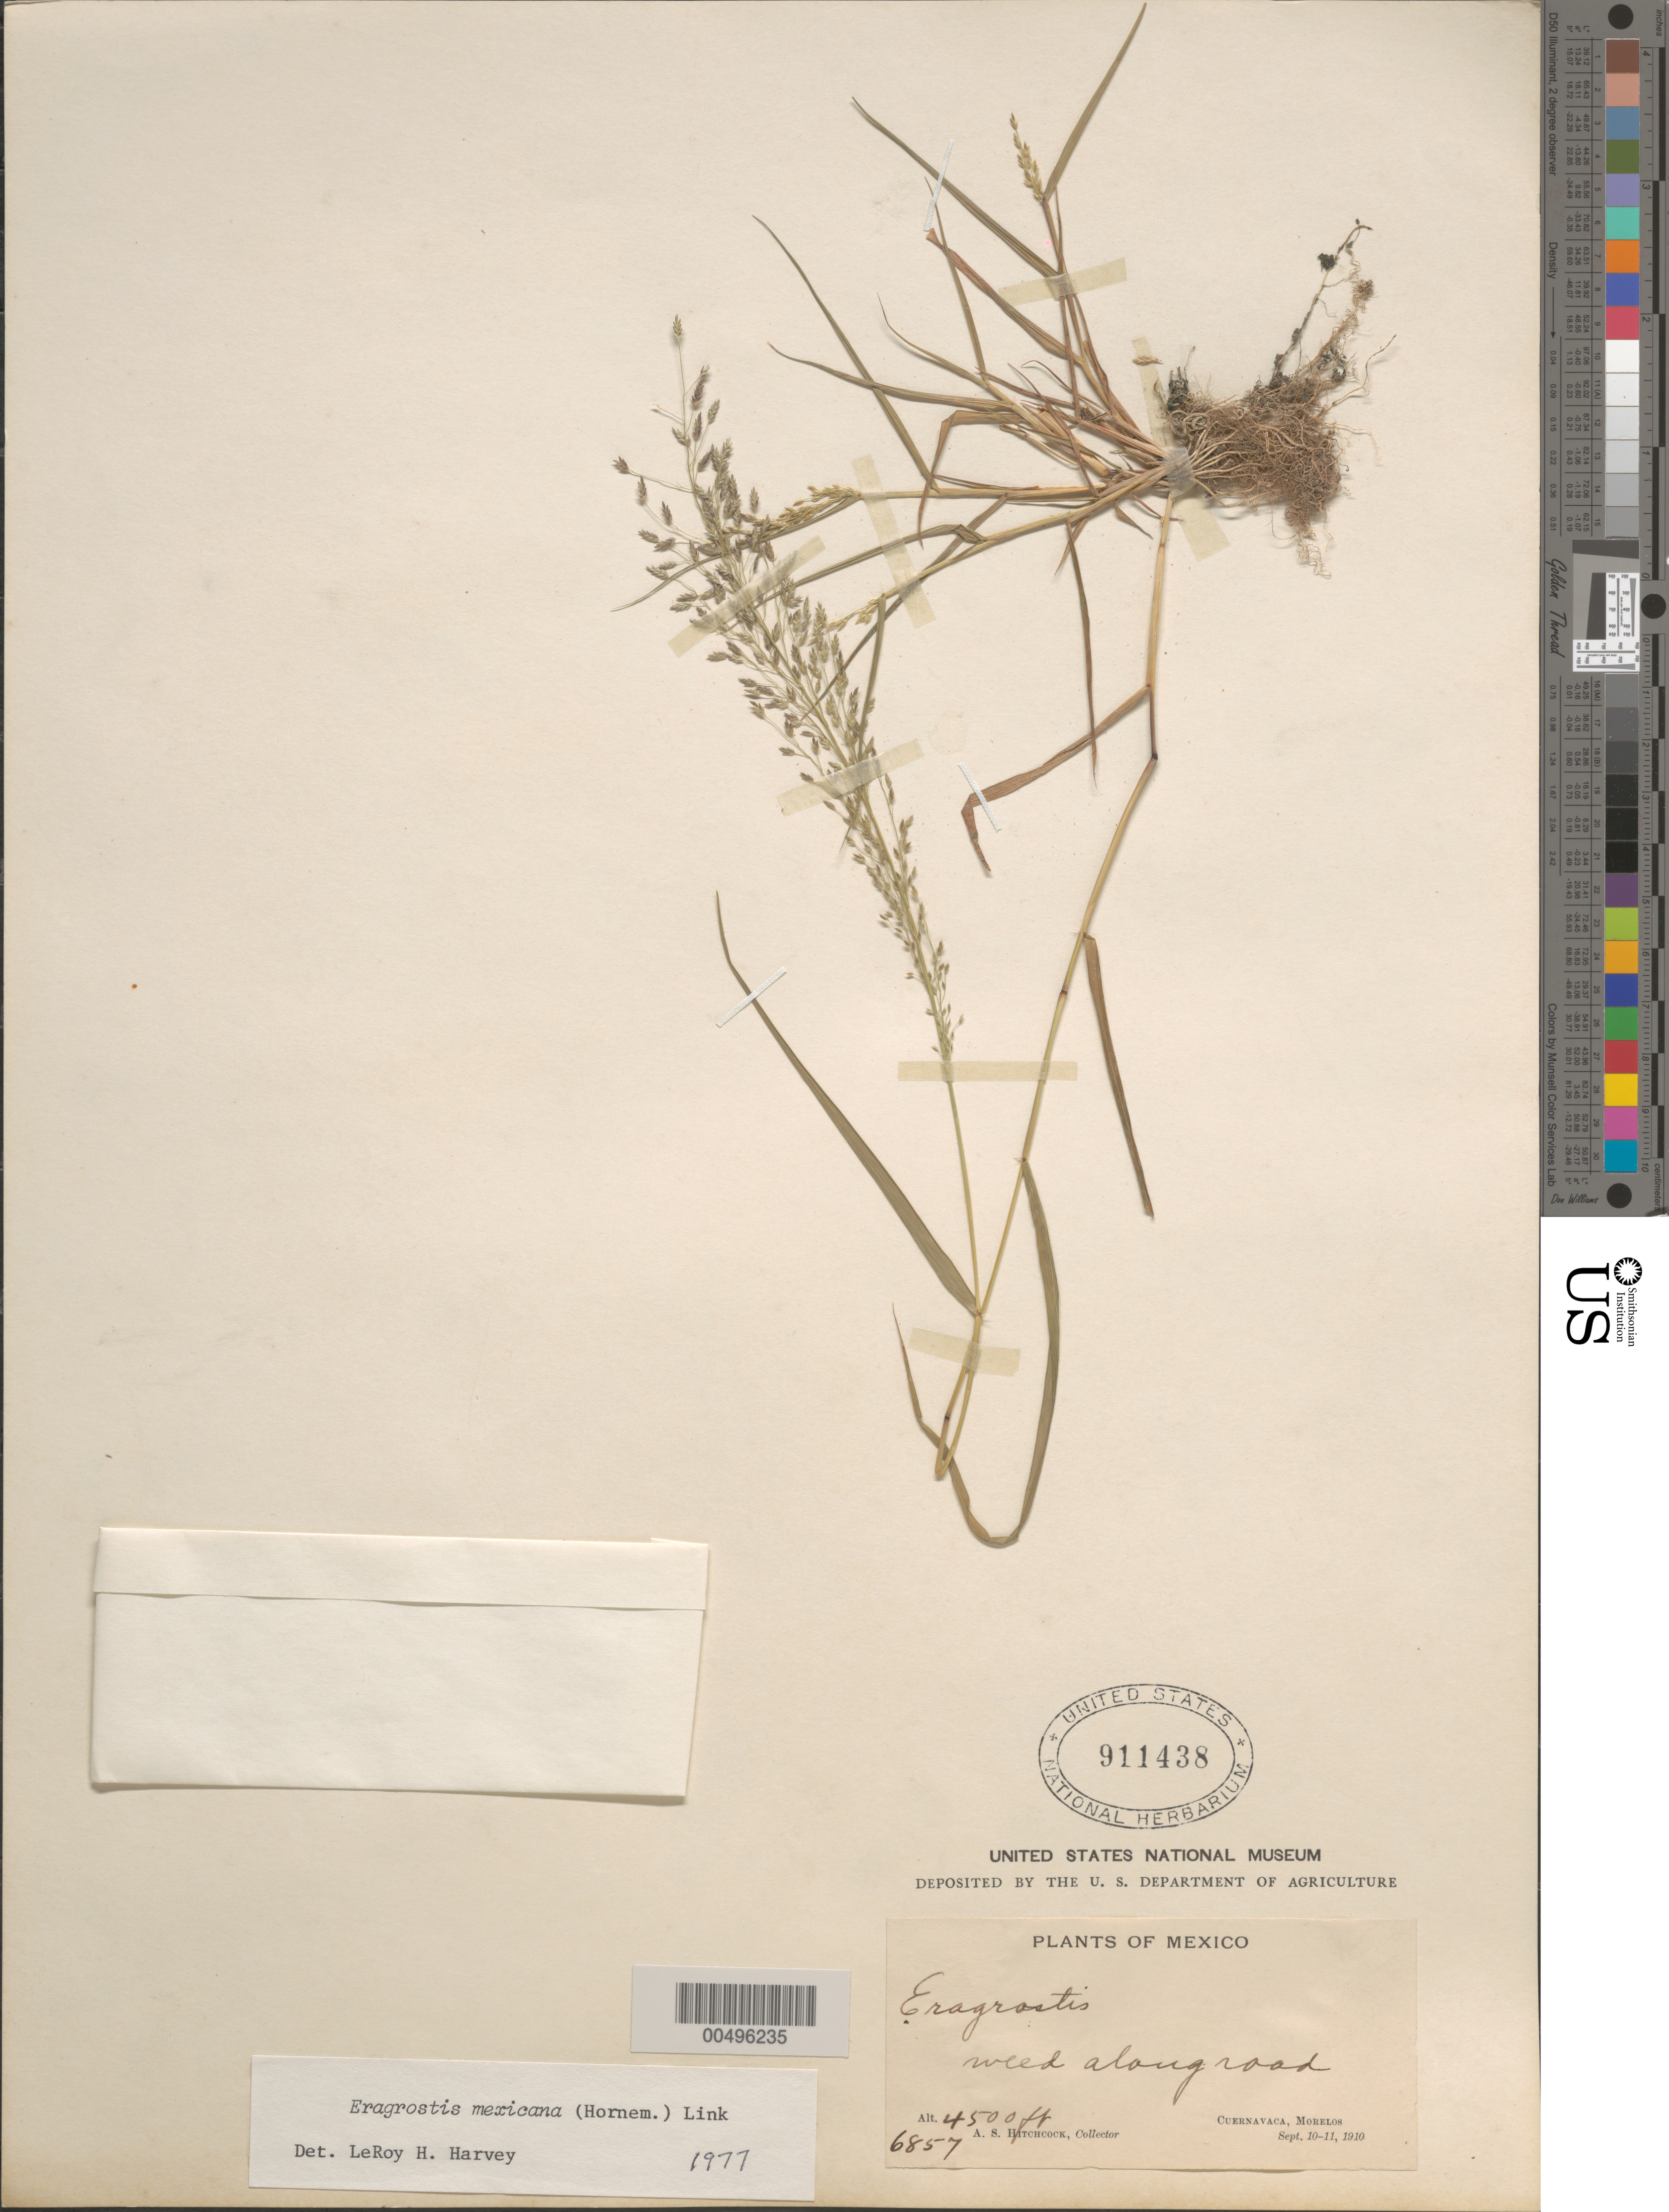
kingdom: Plantae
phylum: Tracheophyta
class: Liliopsida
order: Poales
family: Poaceae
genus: Eragrostis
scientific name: Eragrostis mexicana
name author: (Hornem.) Link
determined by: Harvey, L. H.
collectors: A. S. Hitchcock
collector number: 6857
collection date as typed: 10 Sep 1910 to 11 Sep 1910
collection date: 1910-09-11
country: Mexico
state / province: Morelos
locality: Cuernavaca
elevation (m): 1372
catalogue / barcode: US 911438